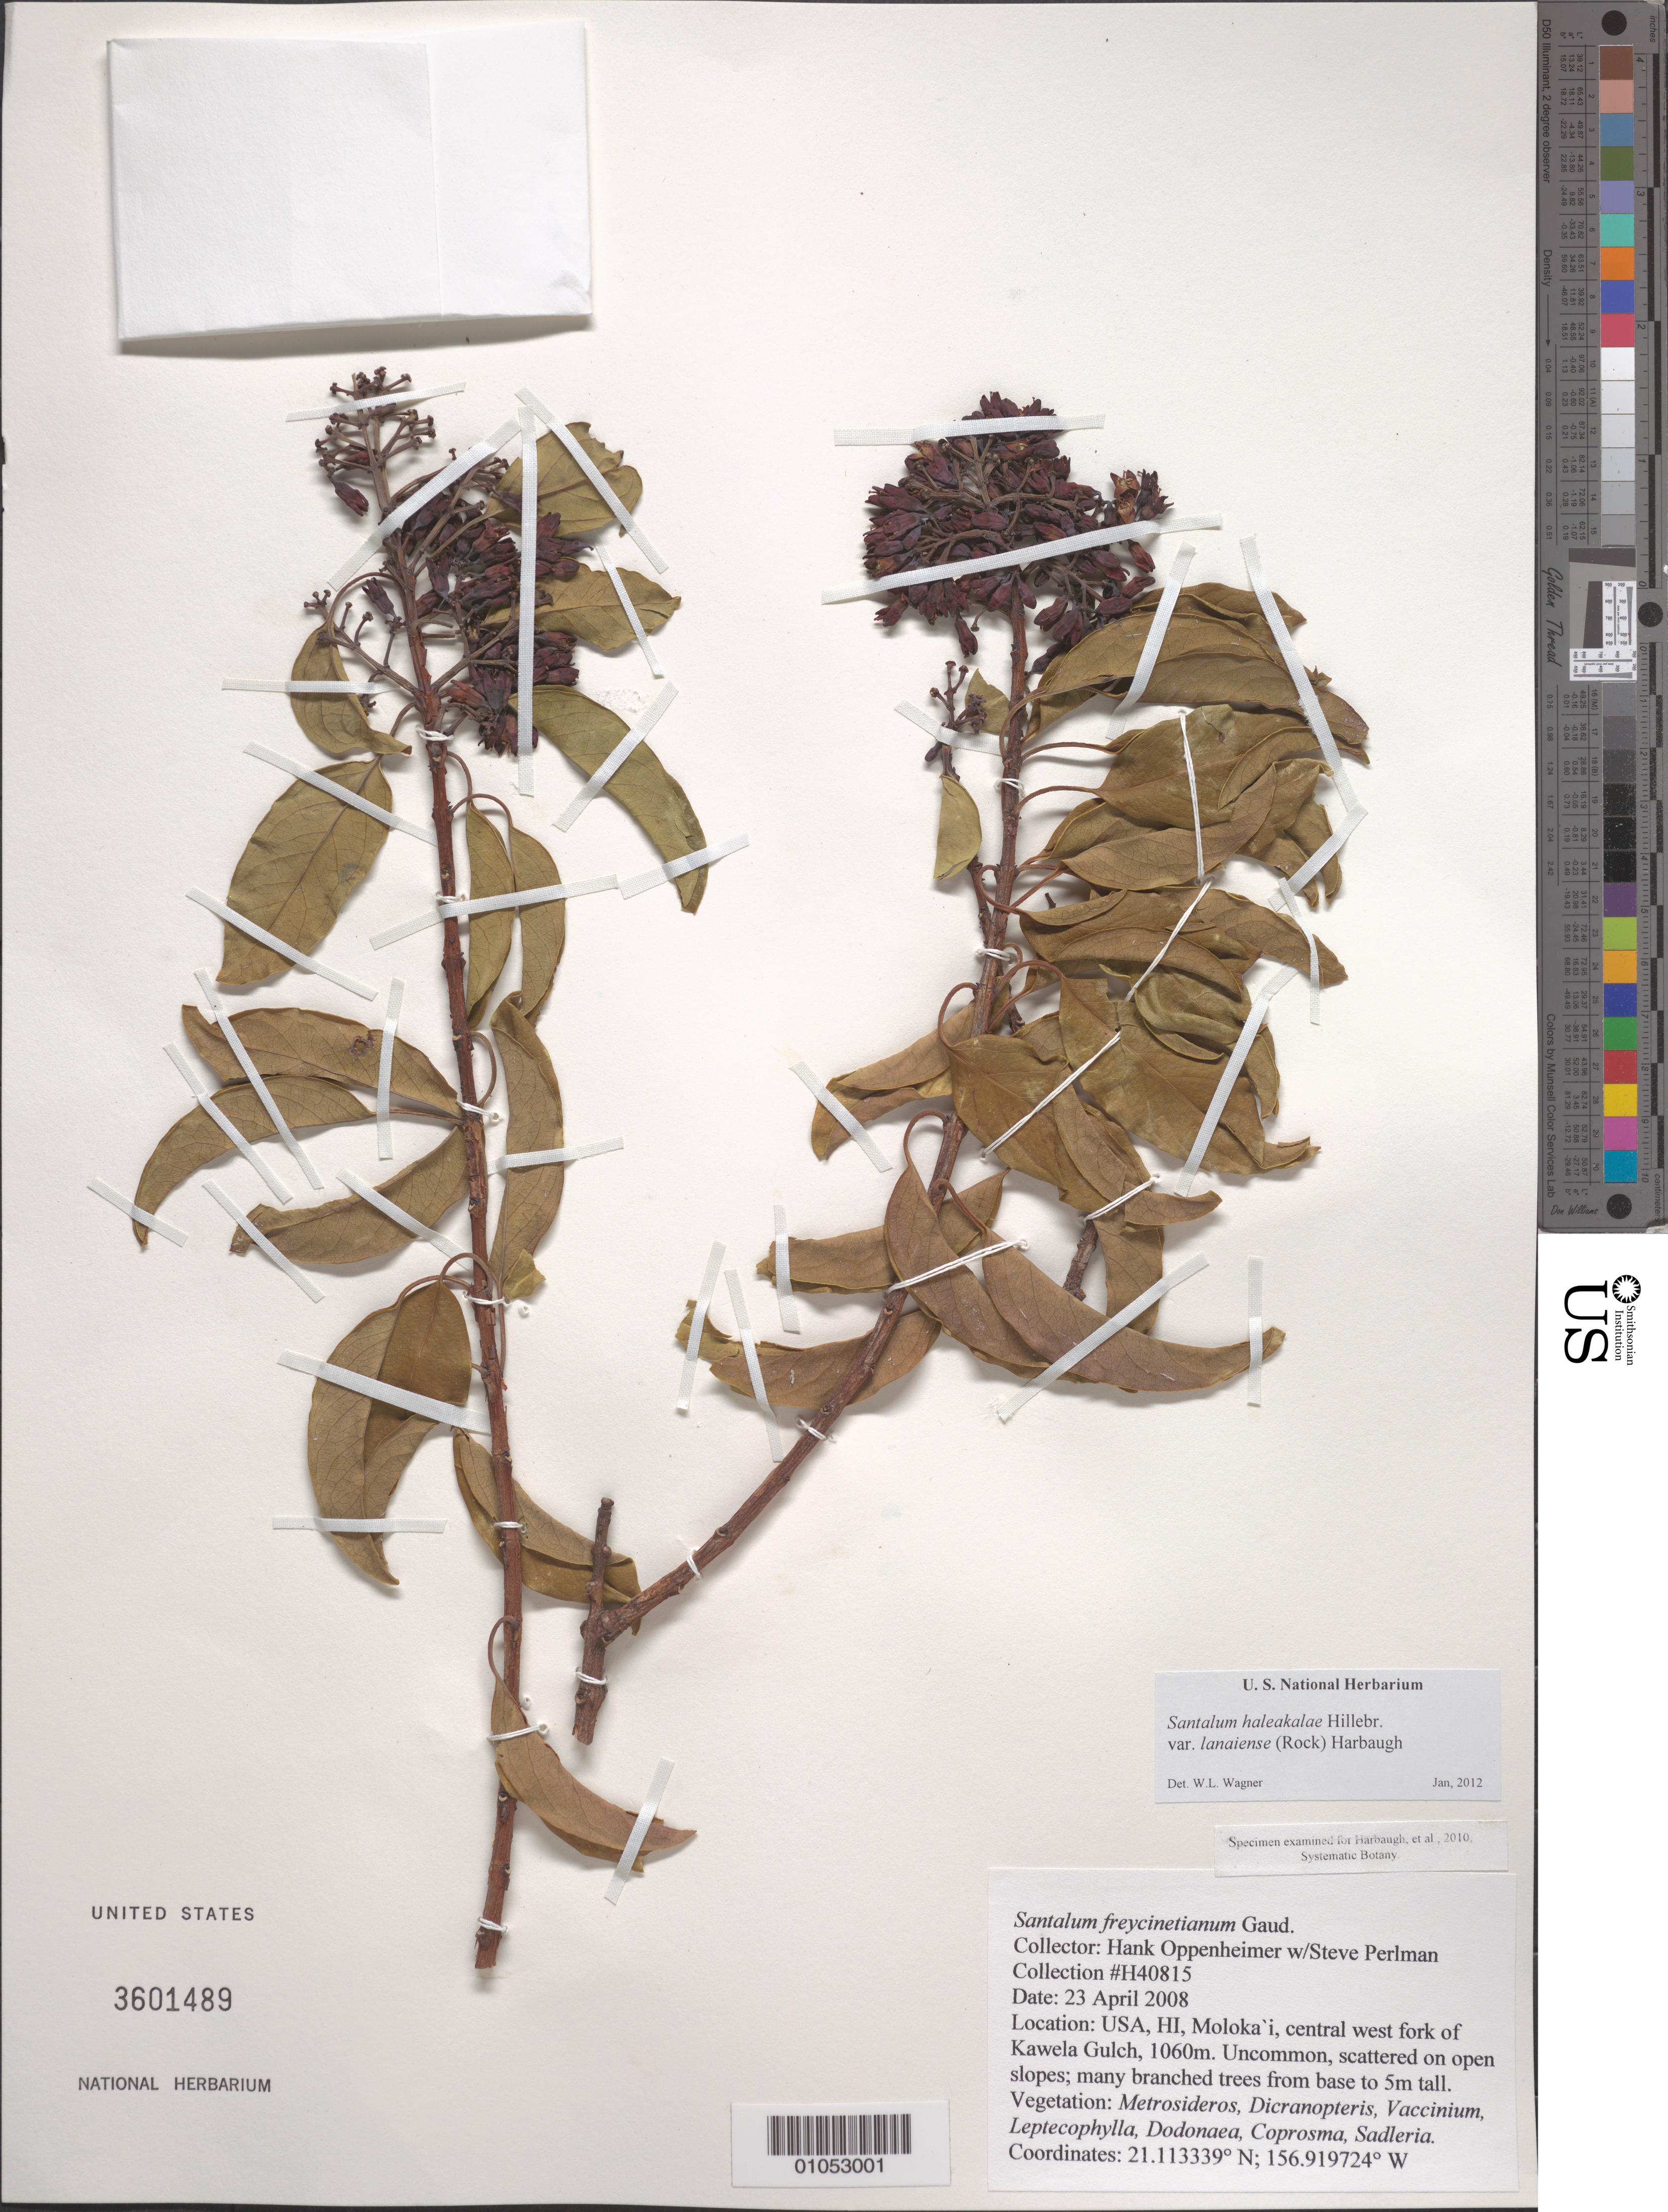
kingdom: Plantae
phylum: Tracheophyta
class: Magnoliopsida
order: Santalales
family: Santalaceae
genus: Santalum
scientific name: Santalum haleakalae var. lanaiense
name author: (Rock) Harbaugh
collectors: H. L. Oppenheimer & S. P. Perlman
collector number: H40815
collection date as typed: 23 Apr 2008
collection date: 2008-04-23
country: United States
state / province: Hawaii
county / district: Maui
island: Moloka'i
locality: Central west fork of Kawela Gulch.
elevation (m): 1060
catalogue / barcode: US 3601489